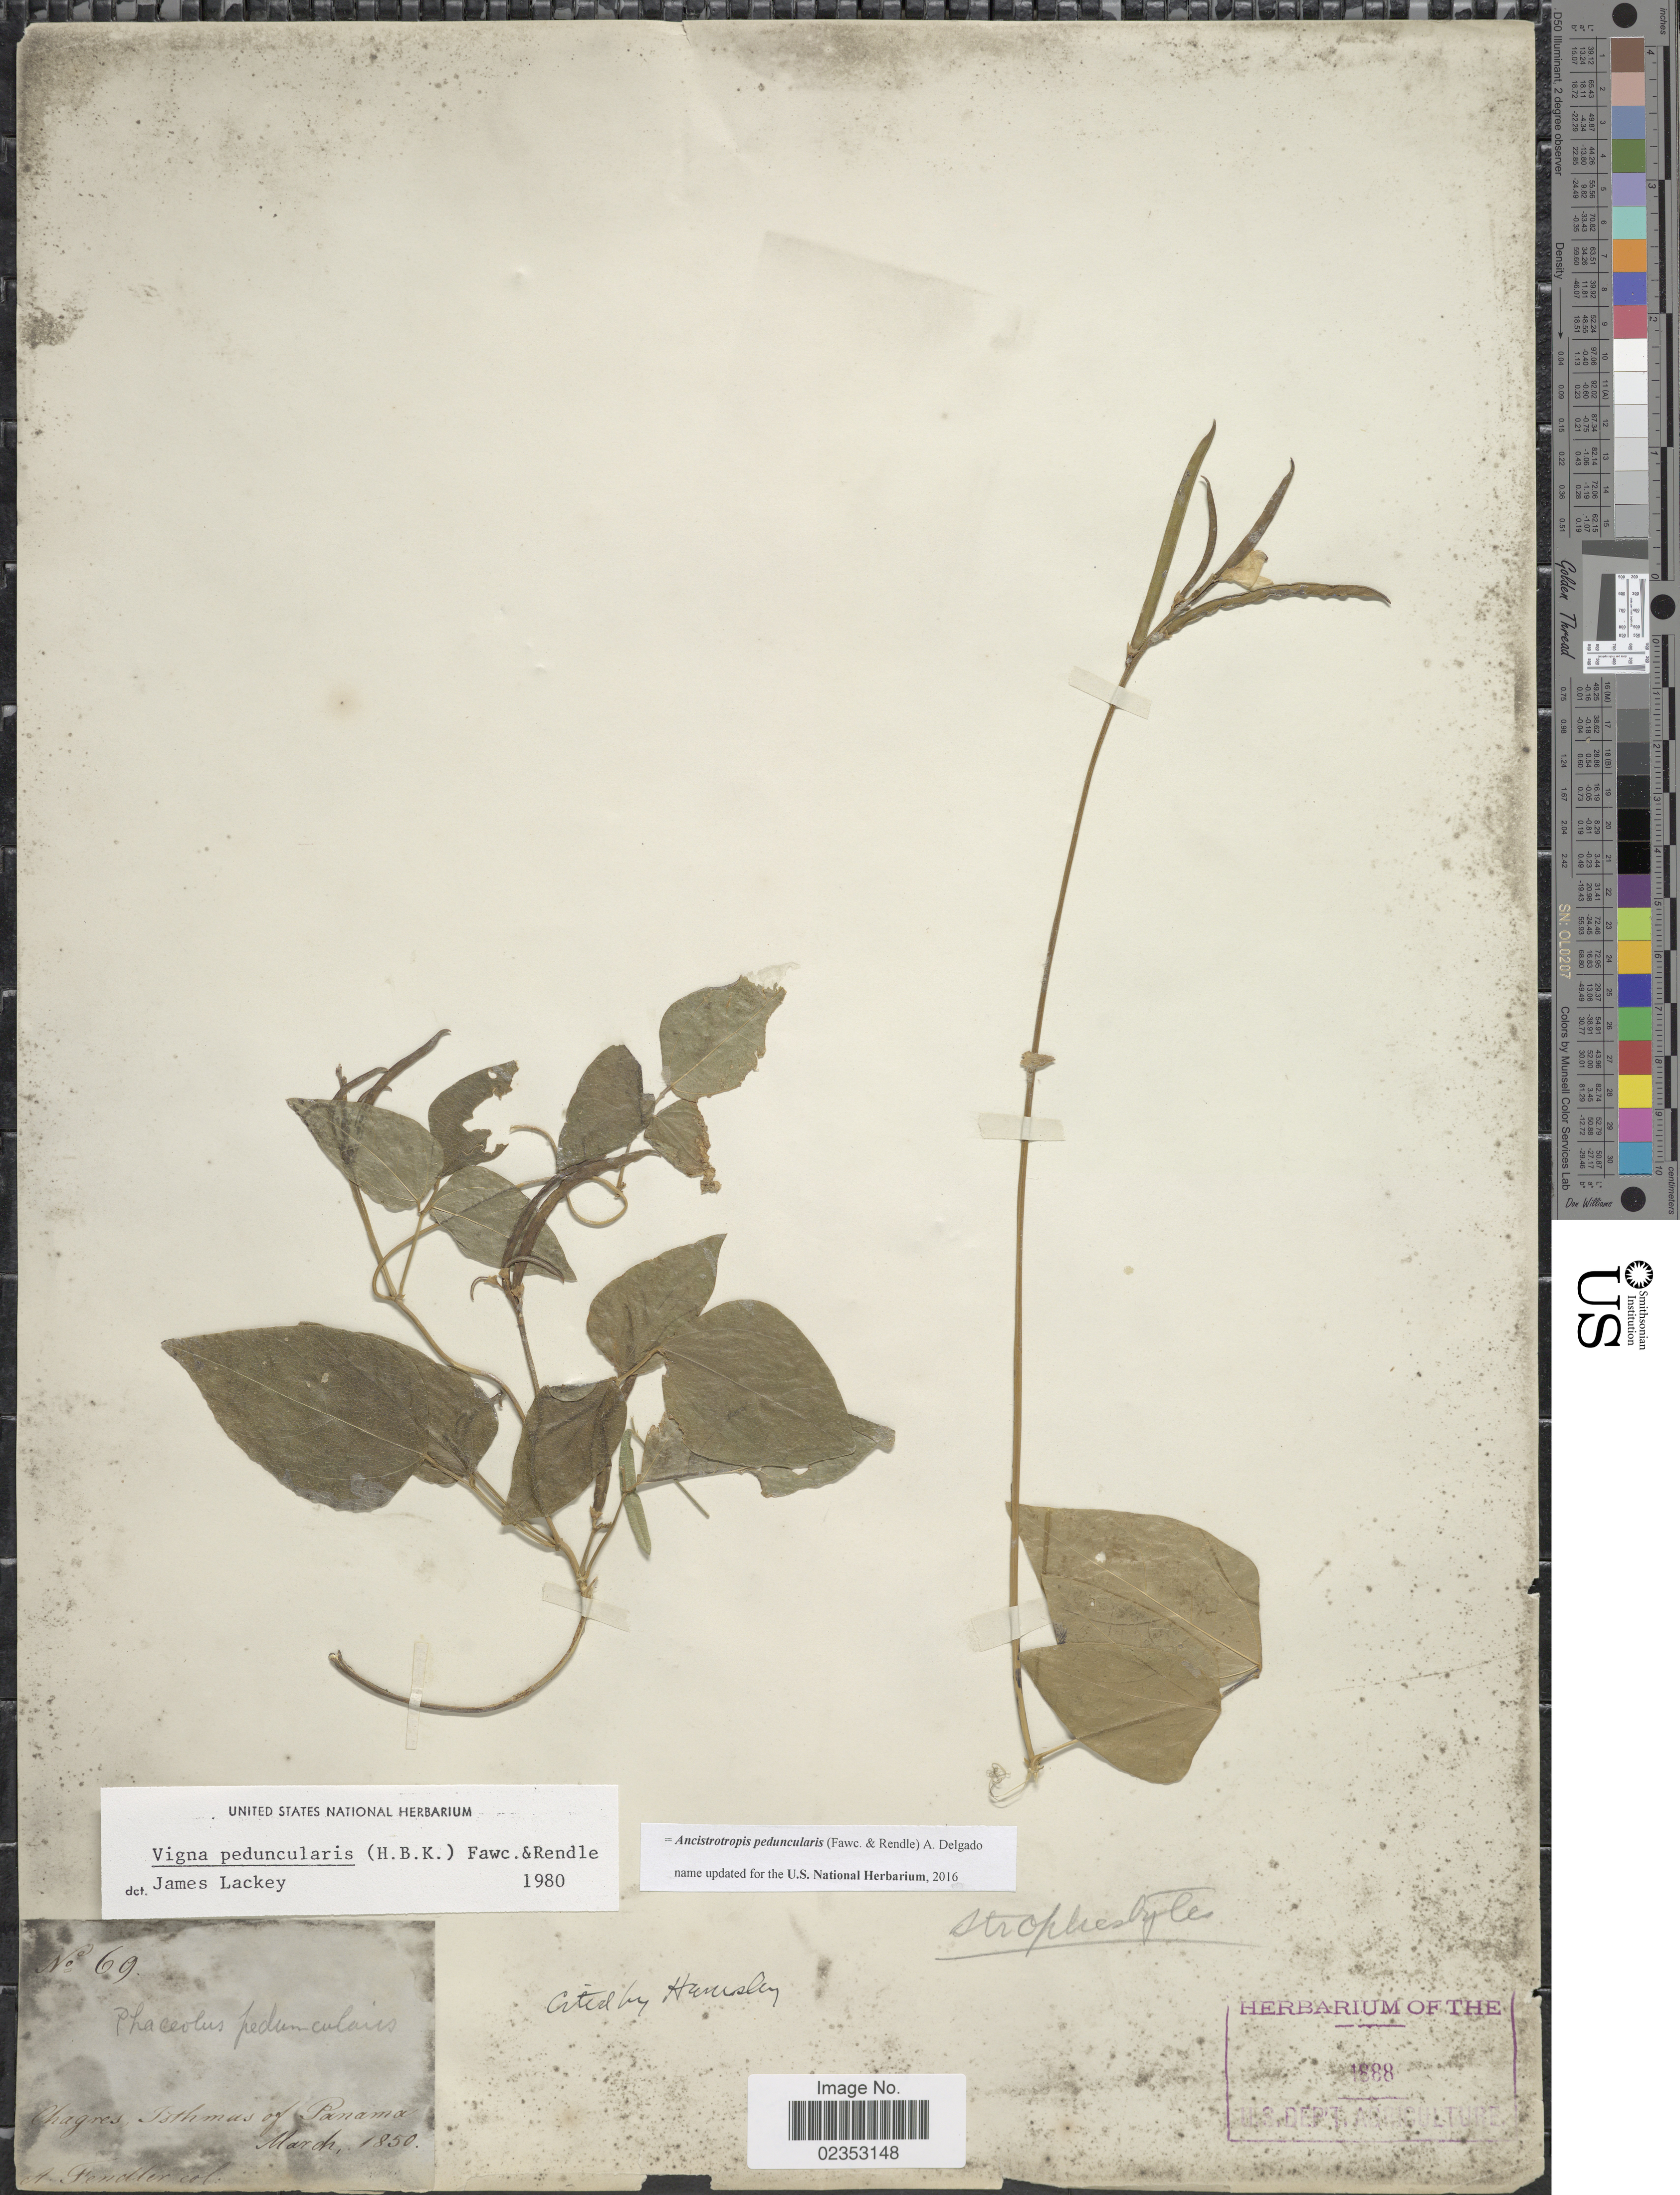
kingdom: Plantae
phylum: Tracheophyta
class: Magnoliopsida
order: Fabales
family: Fabaceae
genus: Ancistrotropis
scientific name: Ancistrotropis peduncularis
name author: (Fawc. & Rendle) A. Delgado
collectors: A. Fendler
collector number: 69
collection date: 1850-03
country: Panama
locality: Chagres, Isthmas of Panama